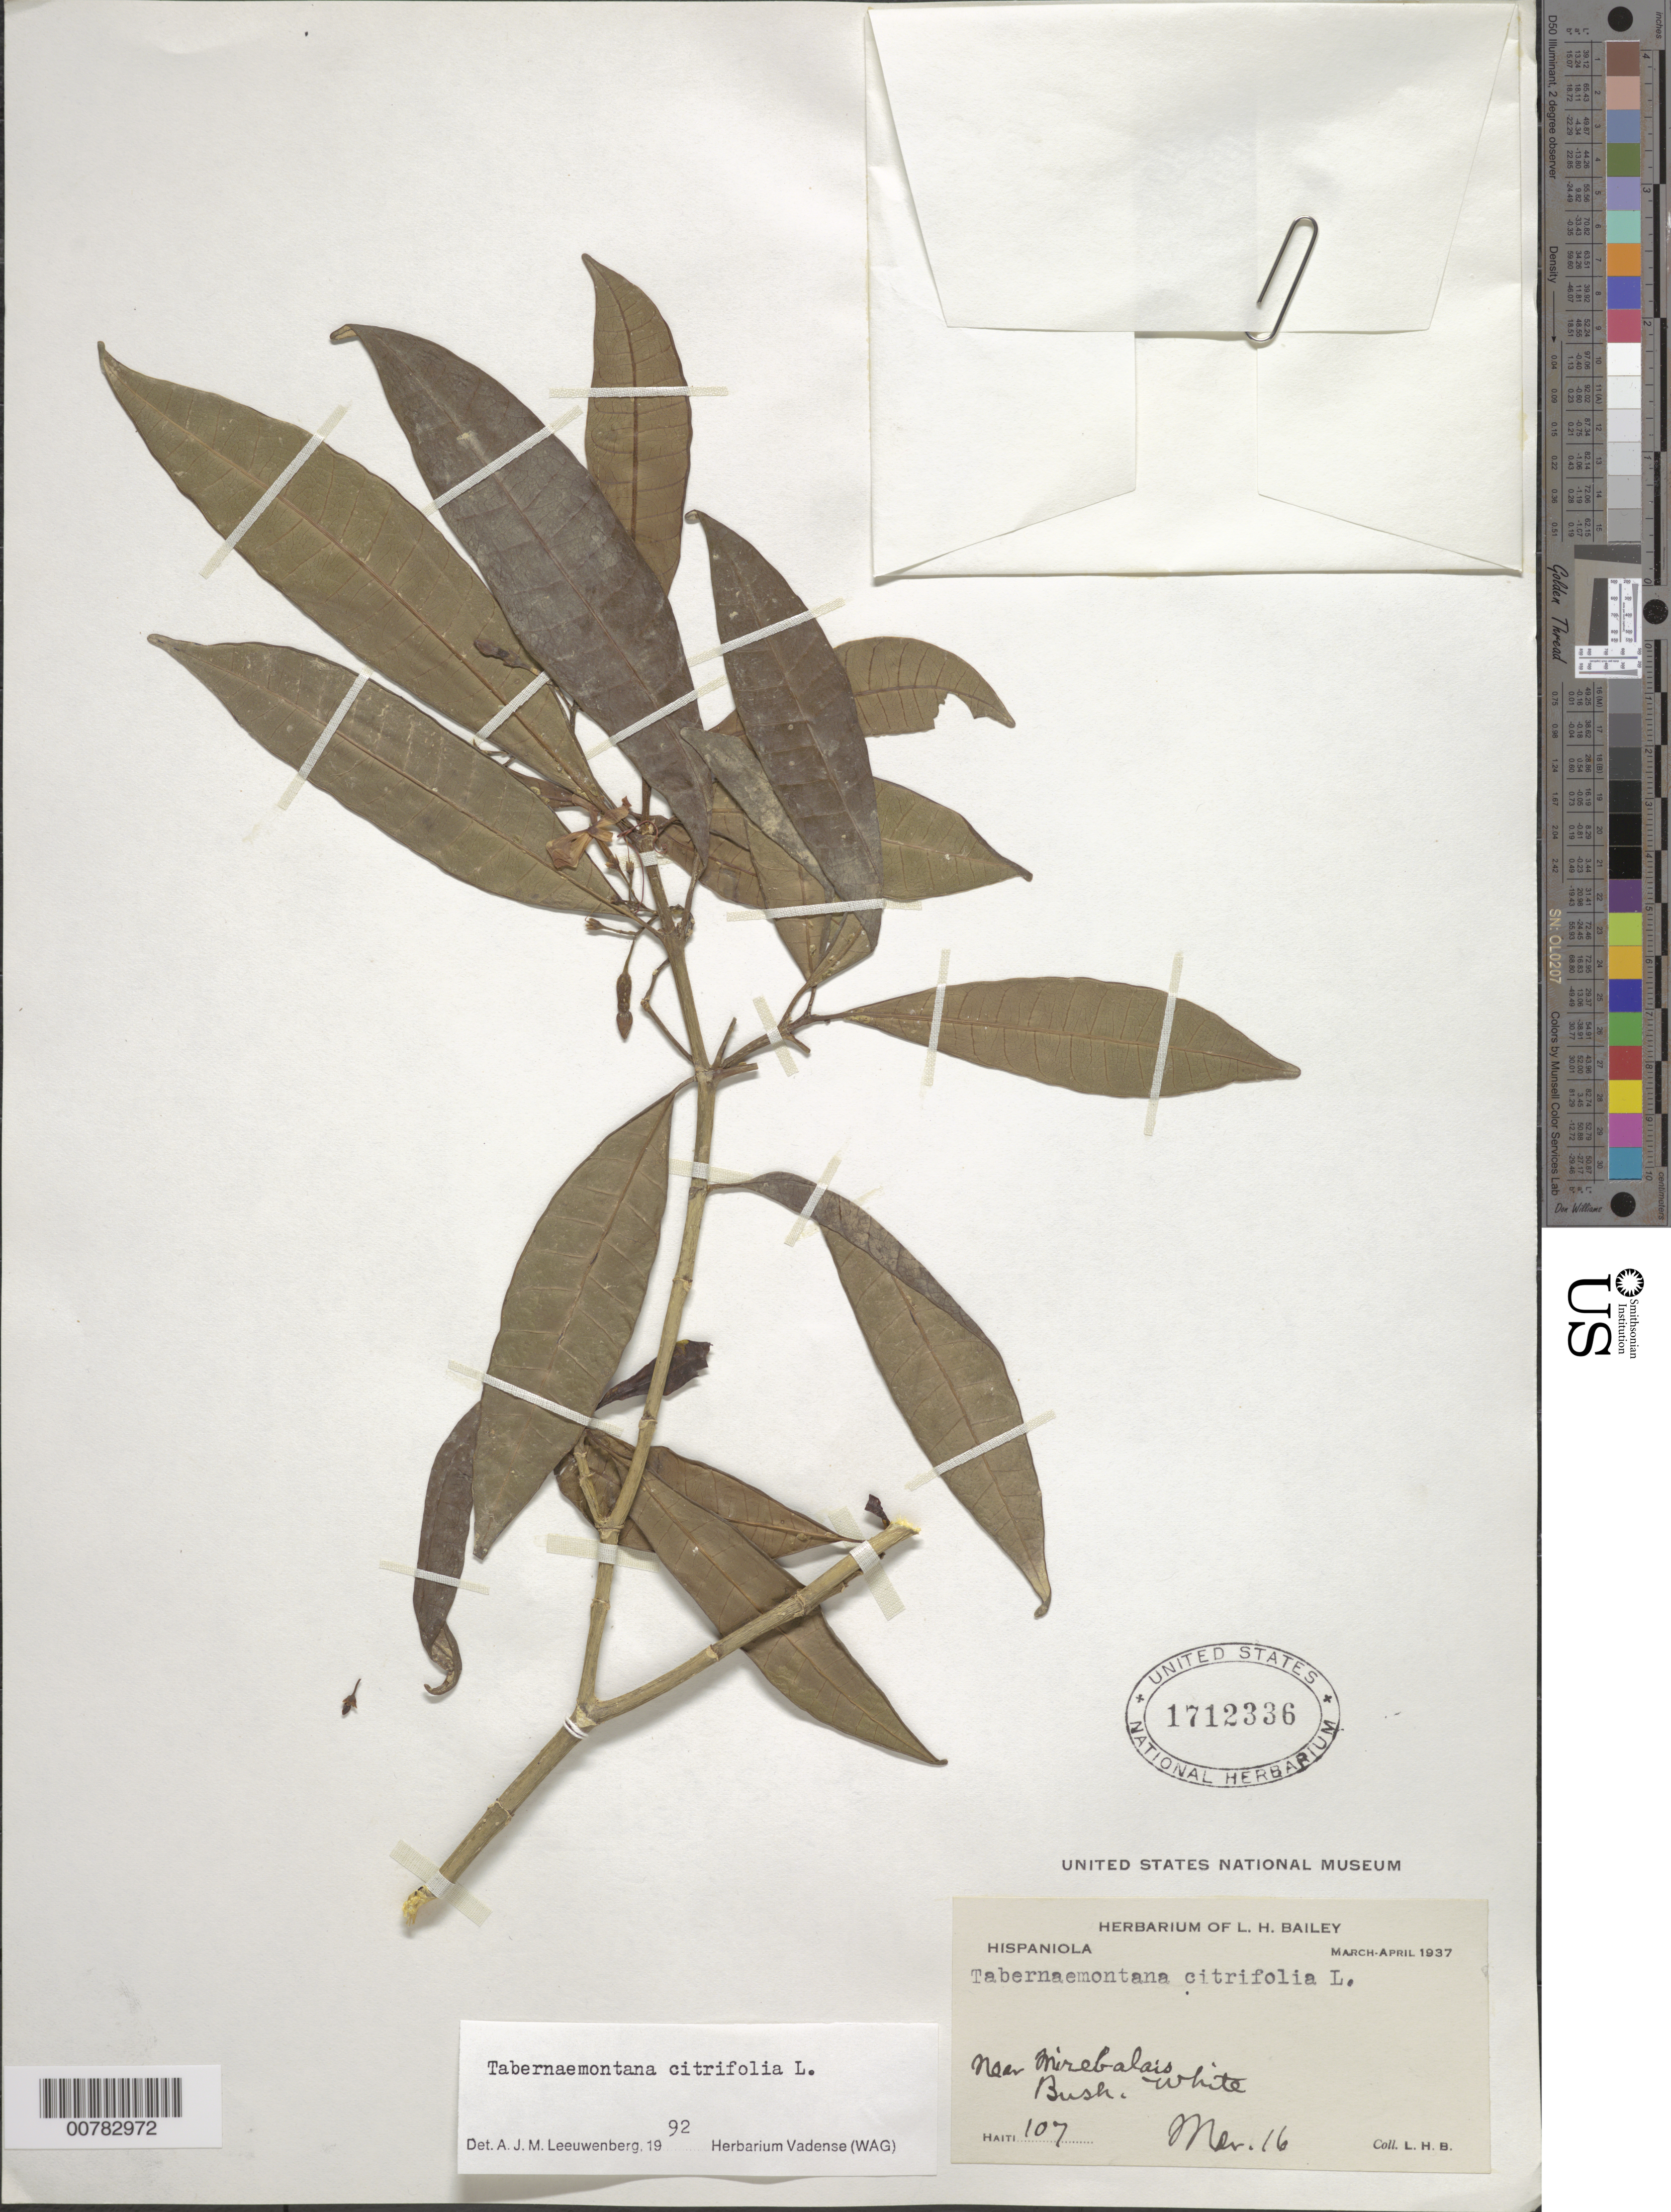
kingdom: Plantae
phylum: Tracheophyta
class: Magnoliopsida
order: Gentianales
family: Apocynaceae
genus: Tabernaemontana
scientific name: Tabernaemontana citrifolia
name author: L.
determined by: Leeuwenberg, A. J. M.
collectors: L. H. Bailey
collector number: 107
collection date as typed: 16 Mar 1937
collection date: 1937-03-16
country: Haiti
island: Hispaniola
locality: Near Mirabalis.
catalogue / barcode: US 1712336